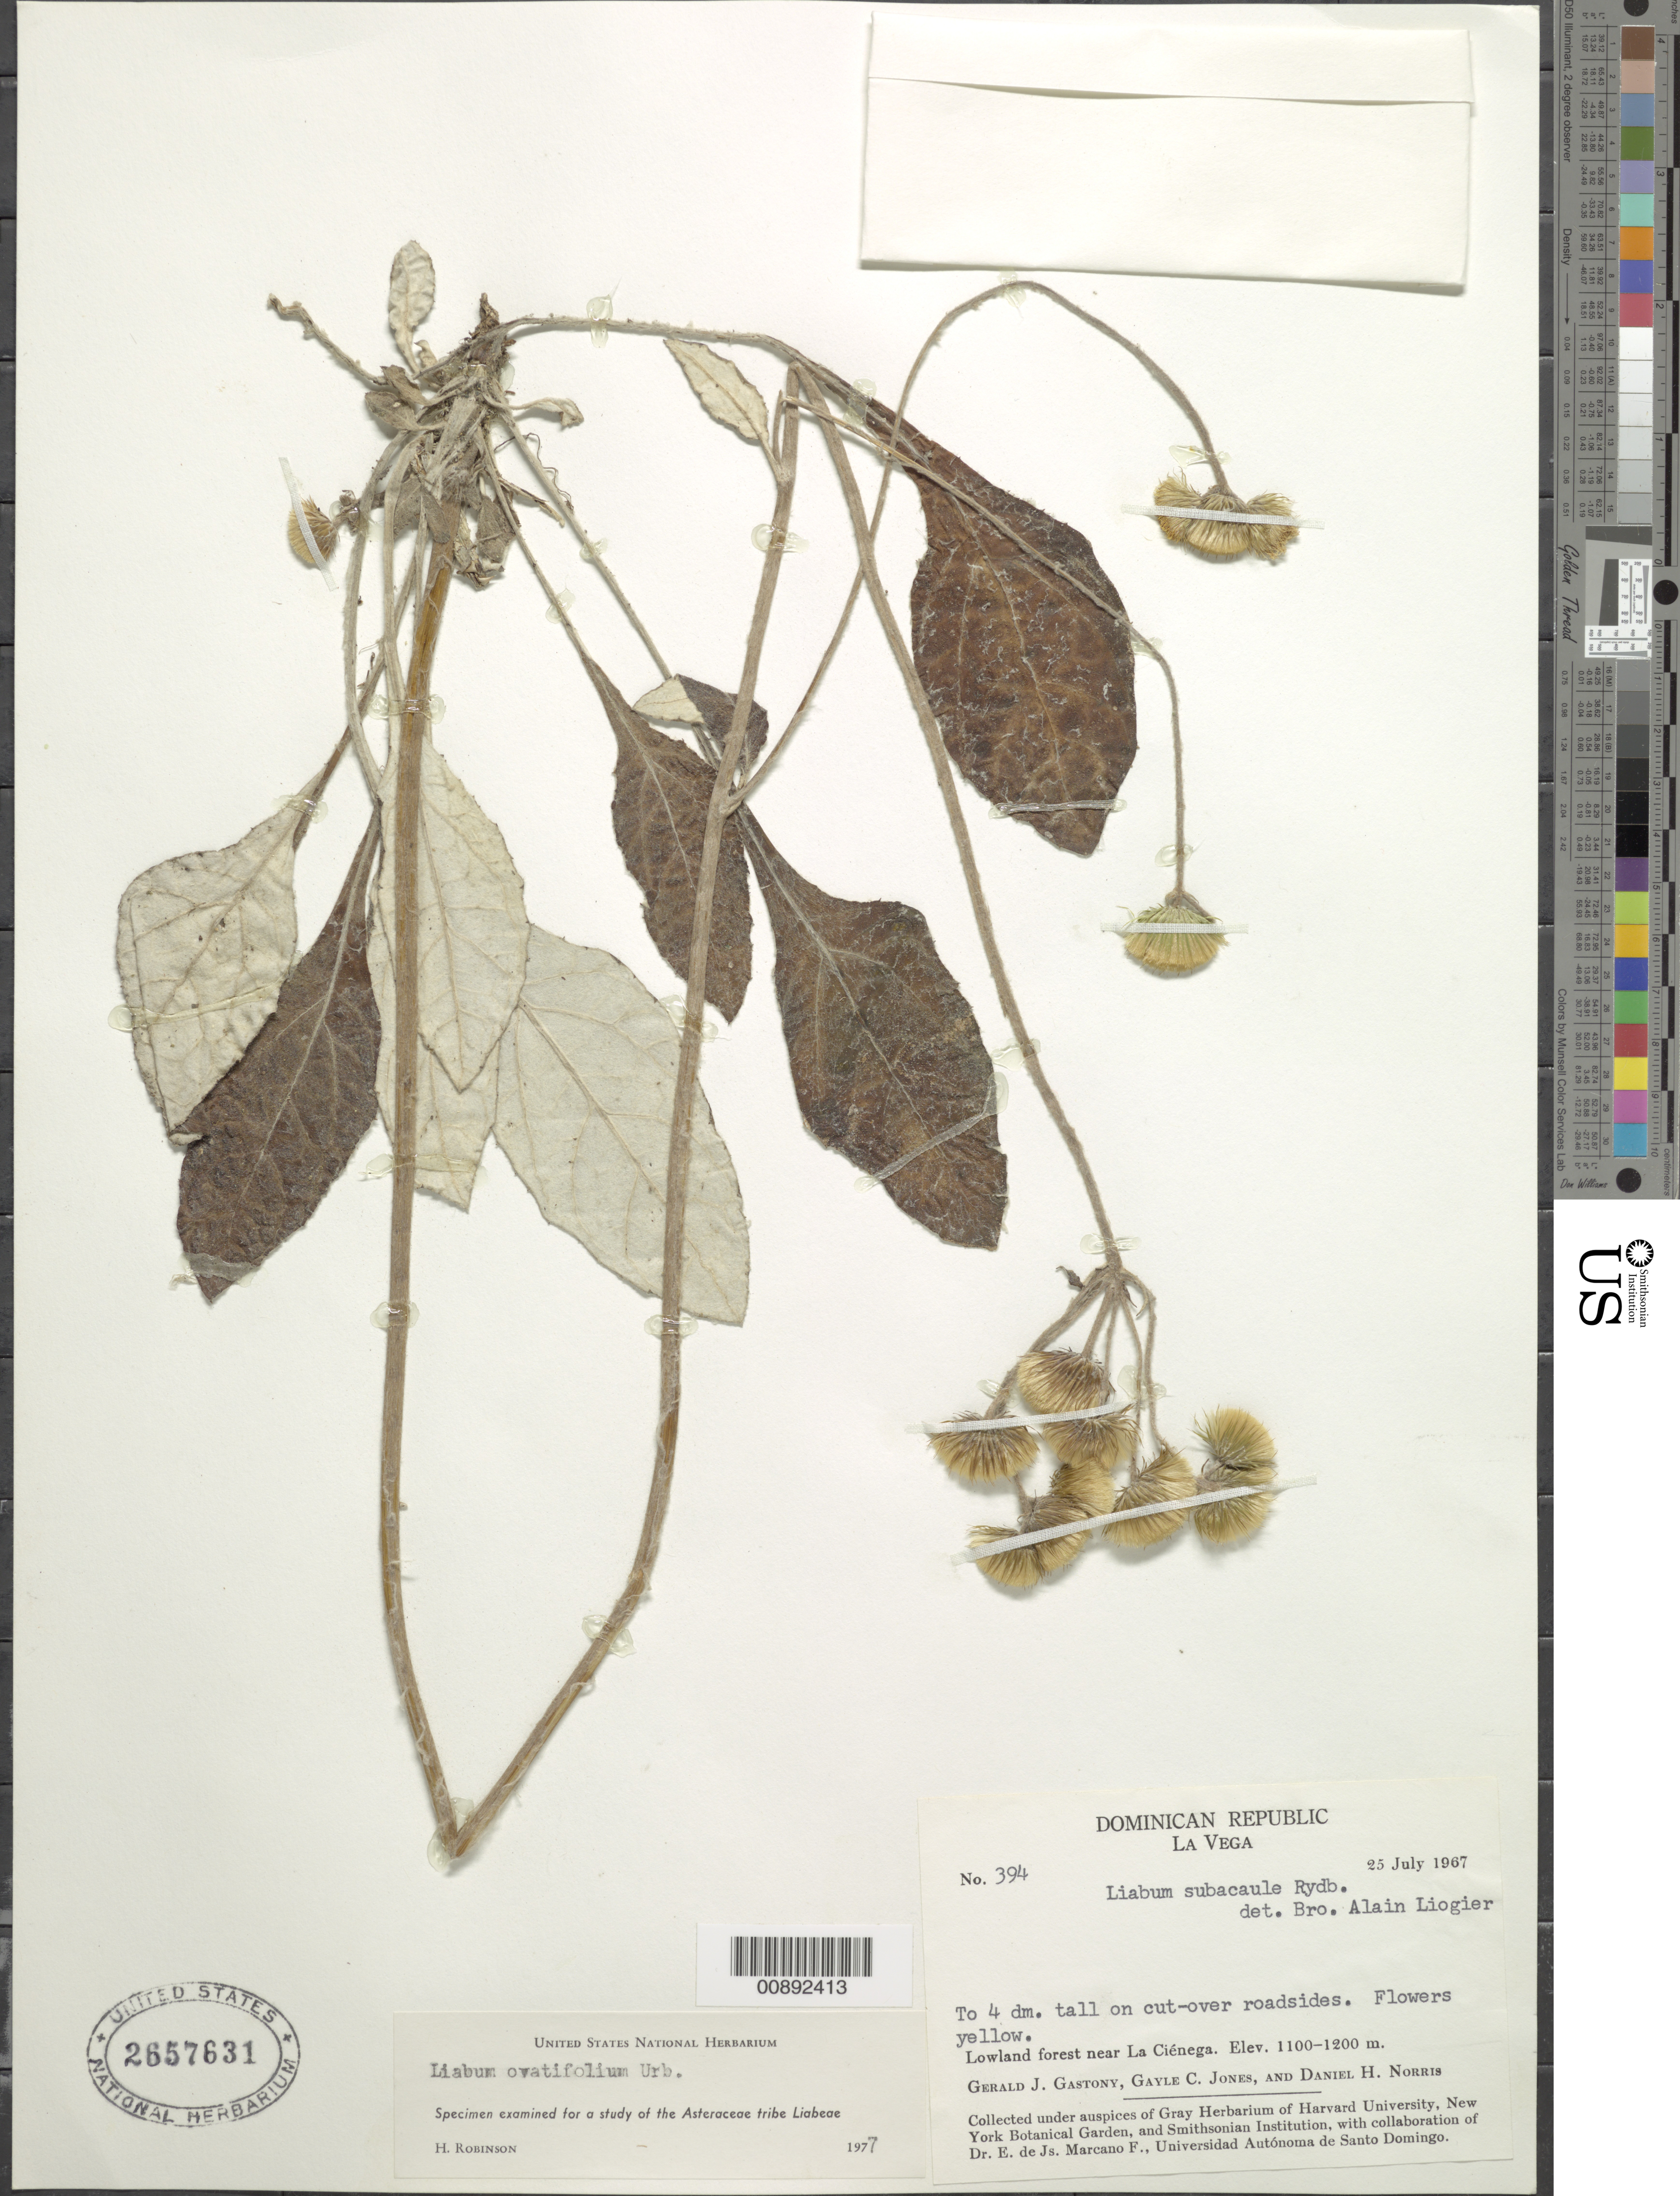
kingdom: Plantae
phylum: Tracheophyta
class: Magnoliopsida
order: Asterales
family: Asteraceae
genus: Liabum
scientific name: Liabum ovatifolium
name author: Urb.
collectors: G. Gastony, G. C. Jones & D. H. Norris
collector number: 394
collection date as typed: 25 July 1967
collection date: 1967-07-25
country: Dominican Republic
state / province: La Vega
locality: La Cienega, near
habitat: Lowland forest, in cut-over roadsides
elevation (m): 1100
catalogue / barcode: US 2657631